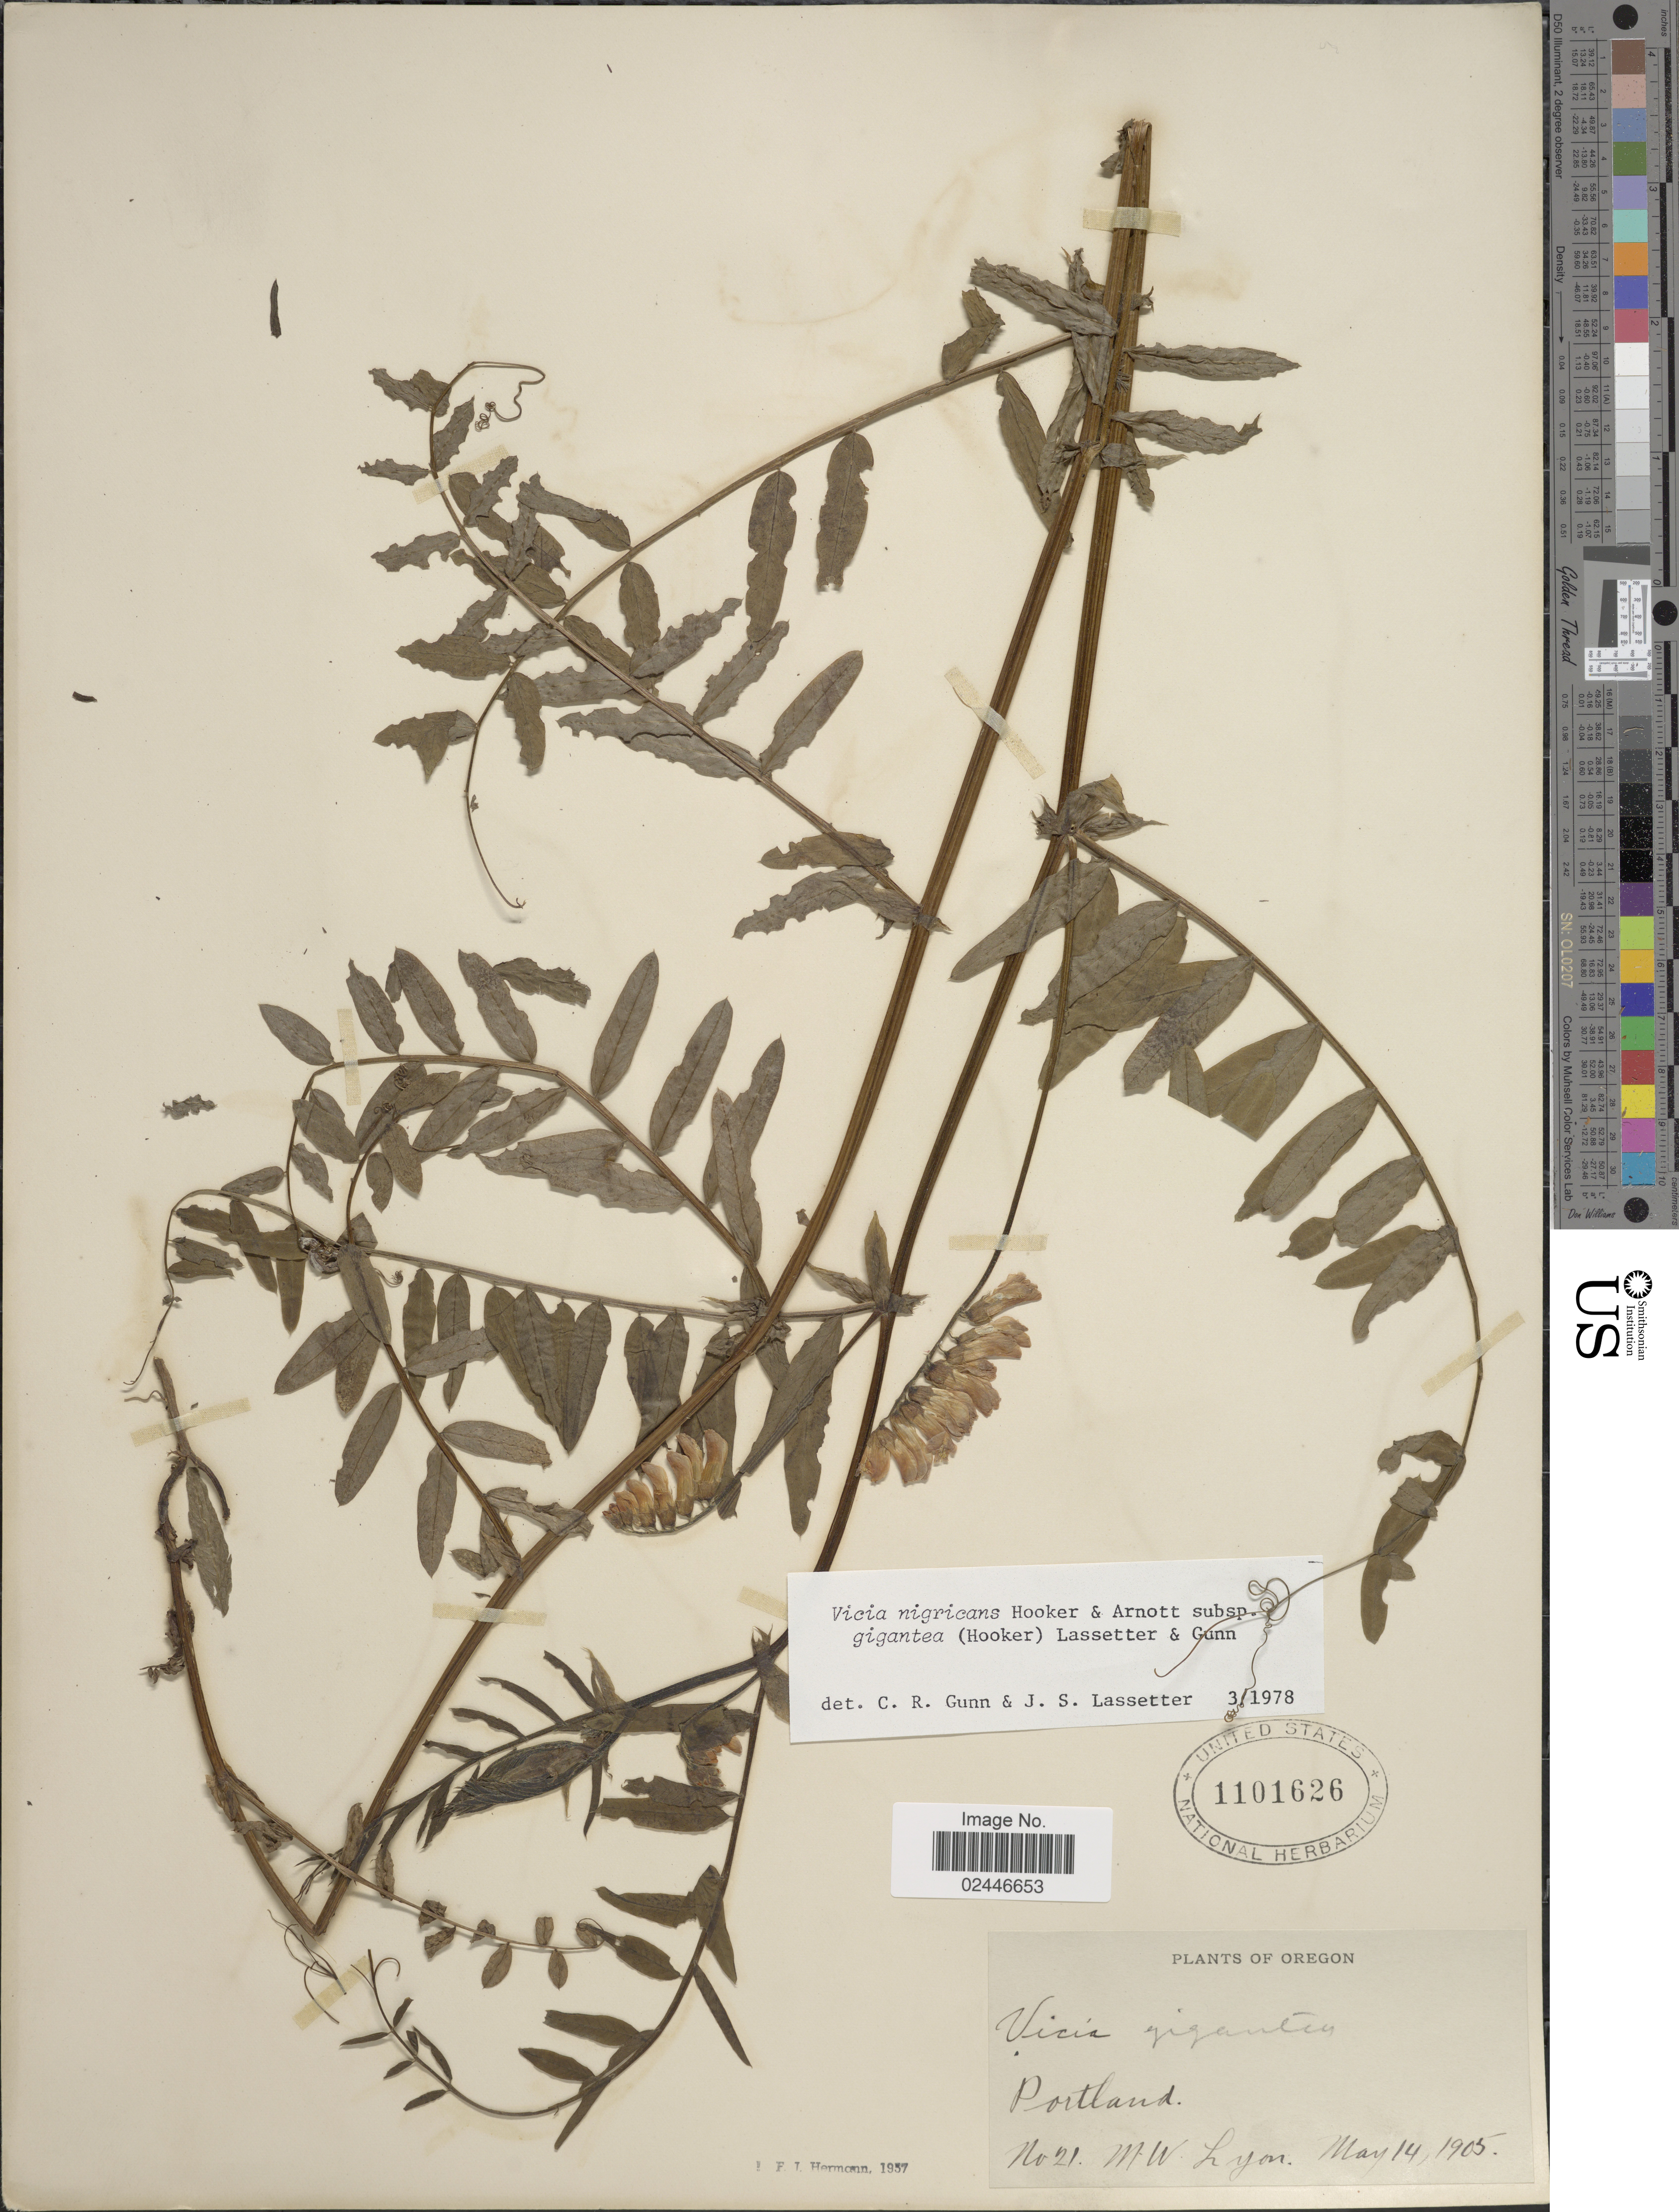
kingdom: Plantae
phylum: Tracheophyta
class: Magnoliopsida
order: Fabales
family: Fabaceae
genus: Vicia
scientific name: Vicia nigricans subsp. gigantea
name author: Hook. & Arn.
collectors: M. W. Lyon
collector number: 21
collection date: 1905-05-14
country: United States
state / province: Oregon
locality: Portland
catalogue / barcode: US 1101626